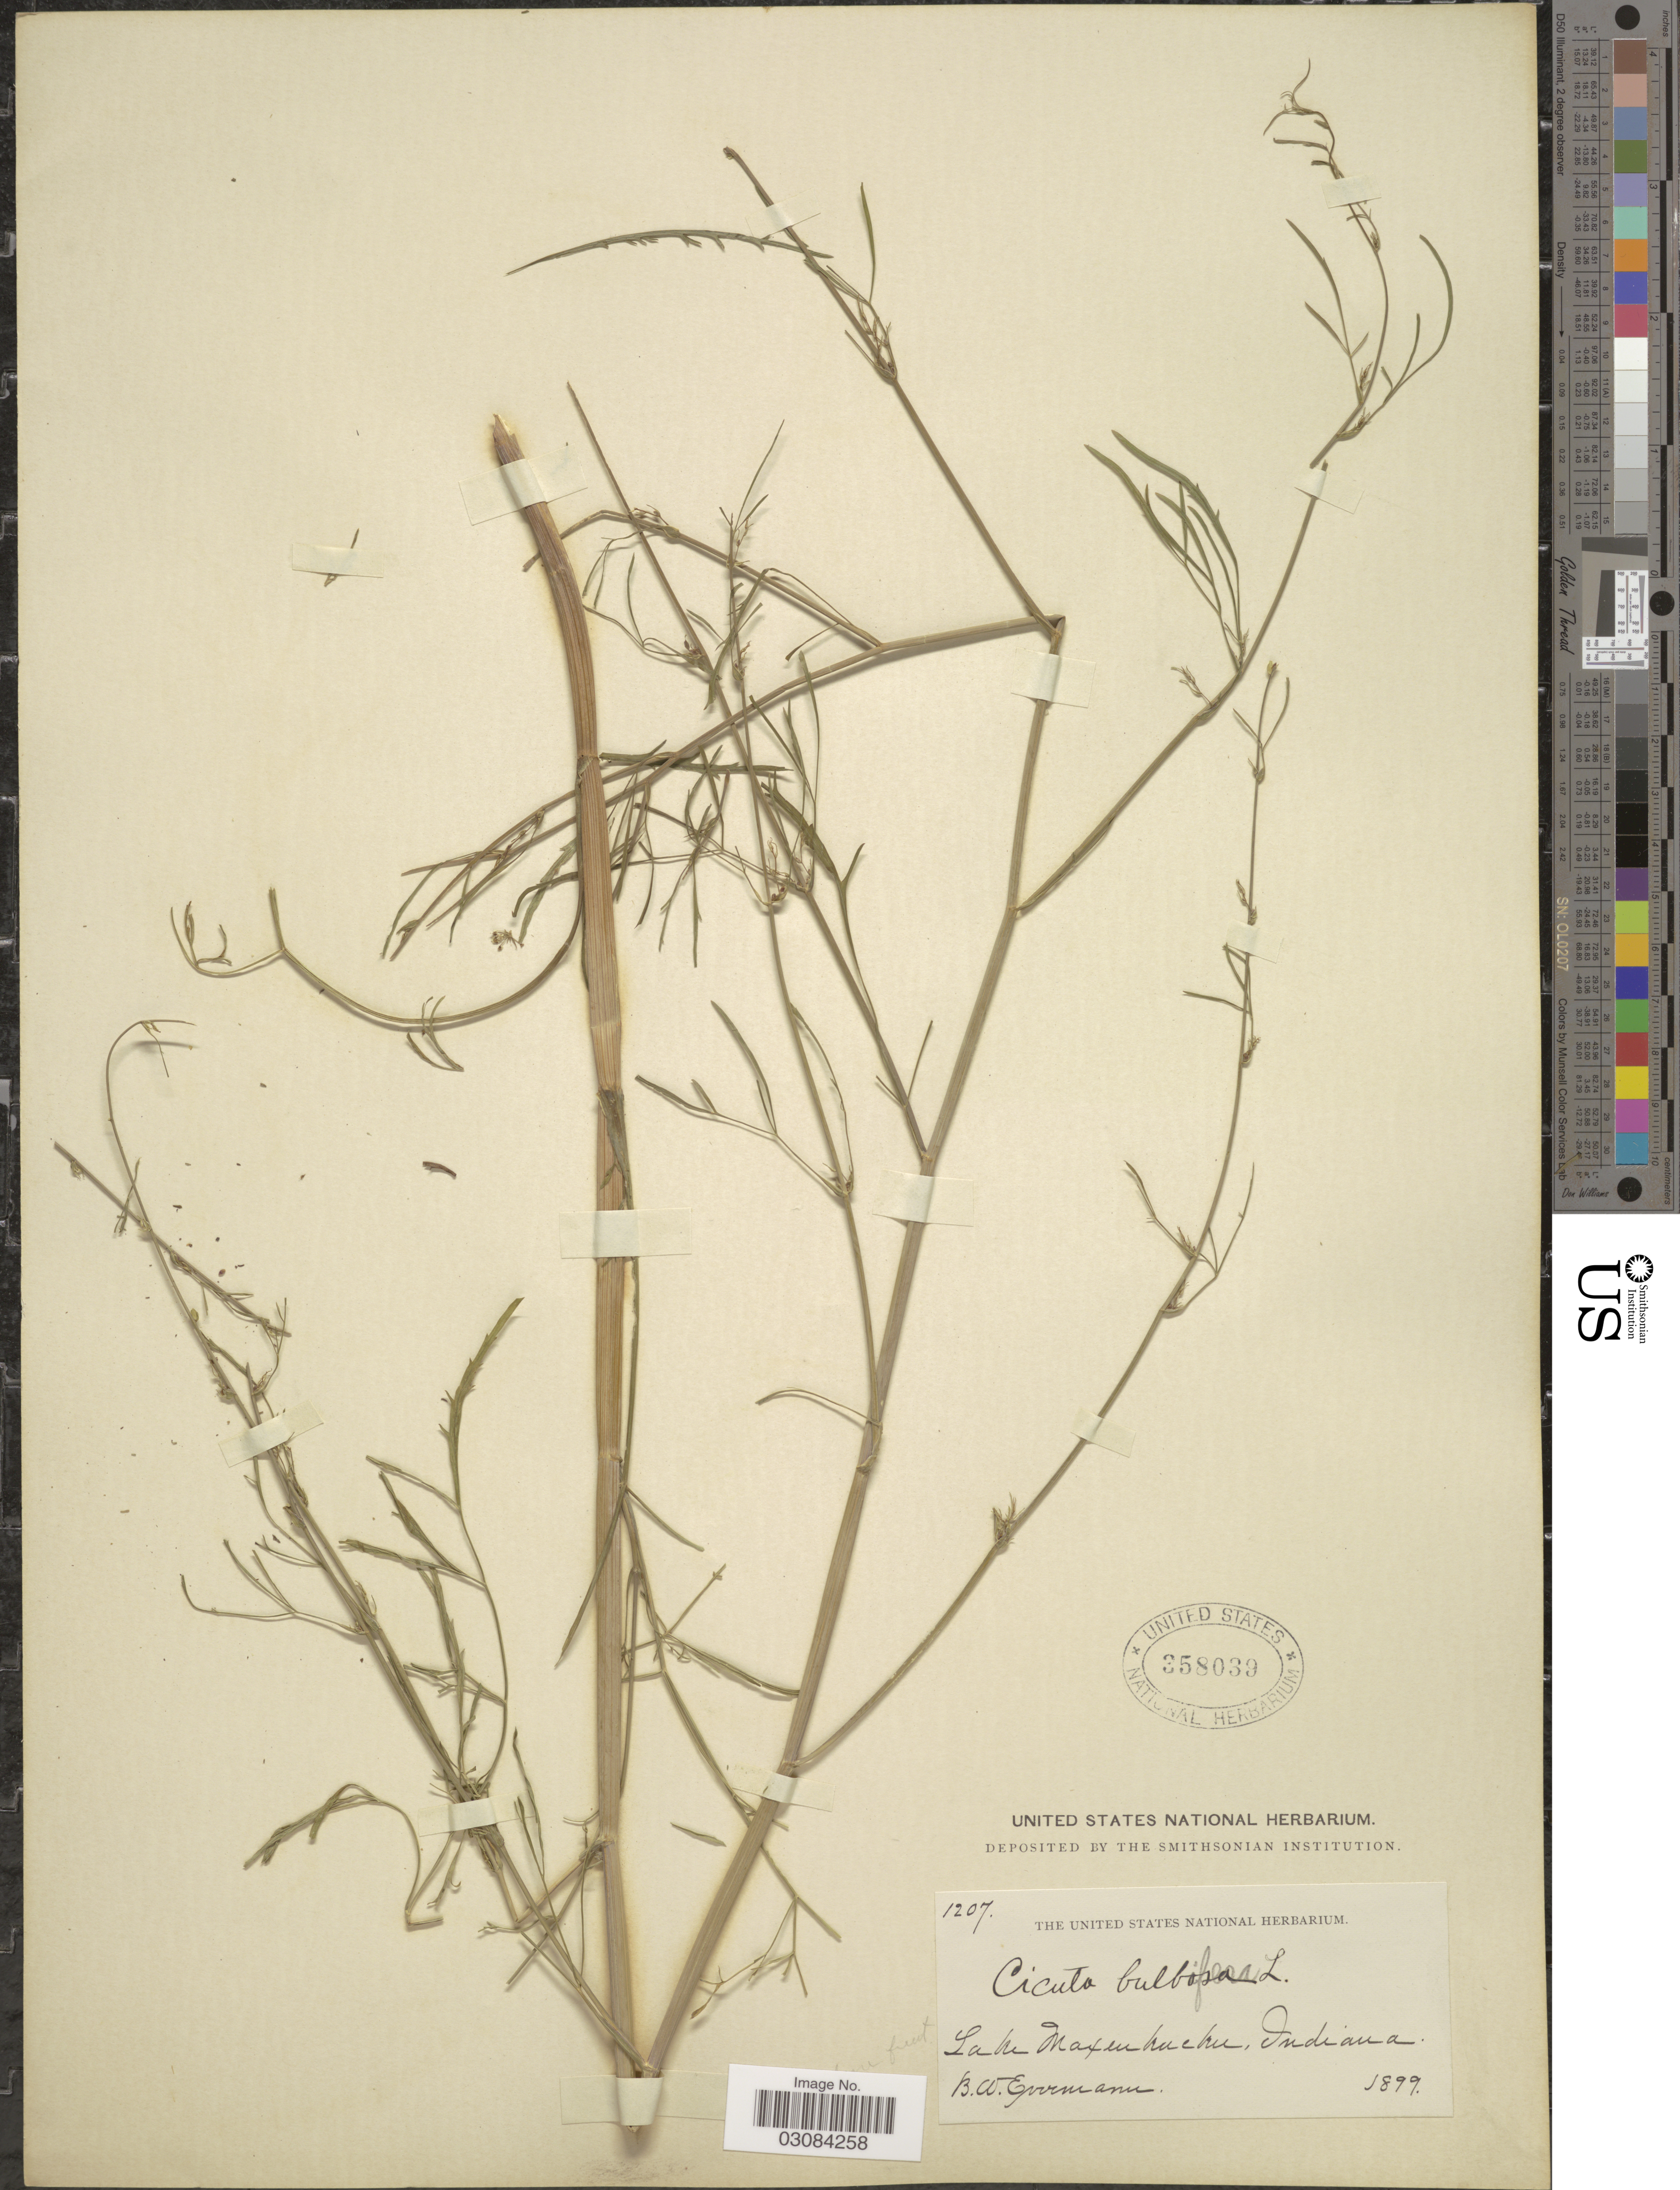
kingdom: Plantae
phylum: Tracheophyta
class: Magnoliopsida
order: Apiales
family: Apiaceae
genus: Cicuta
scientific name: Cicuta bulbifera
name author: L.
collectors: B. W. Evermann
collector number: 1207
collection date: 1899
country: United States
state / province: Indiana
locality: Near Lake Maxinkuckee.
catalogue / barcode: US 358039